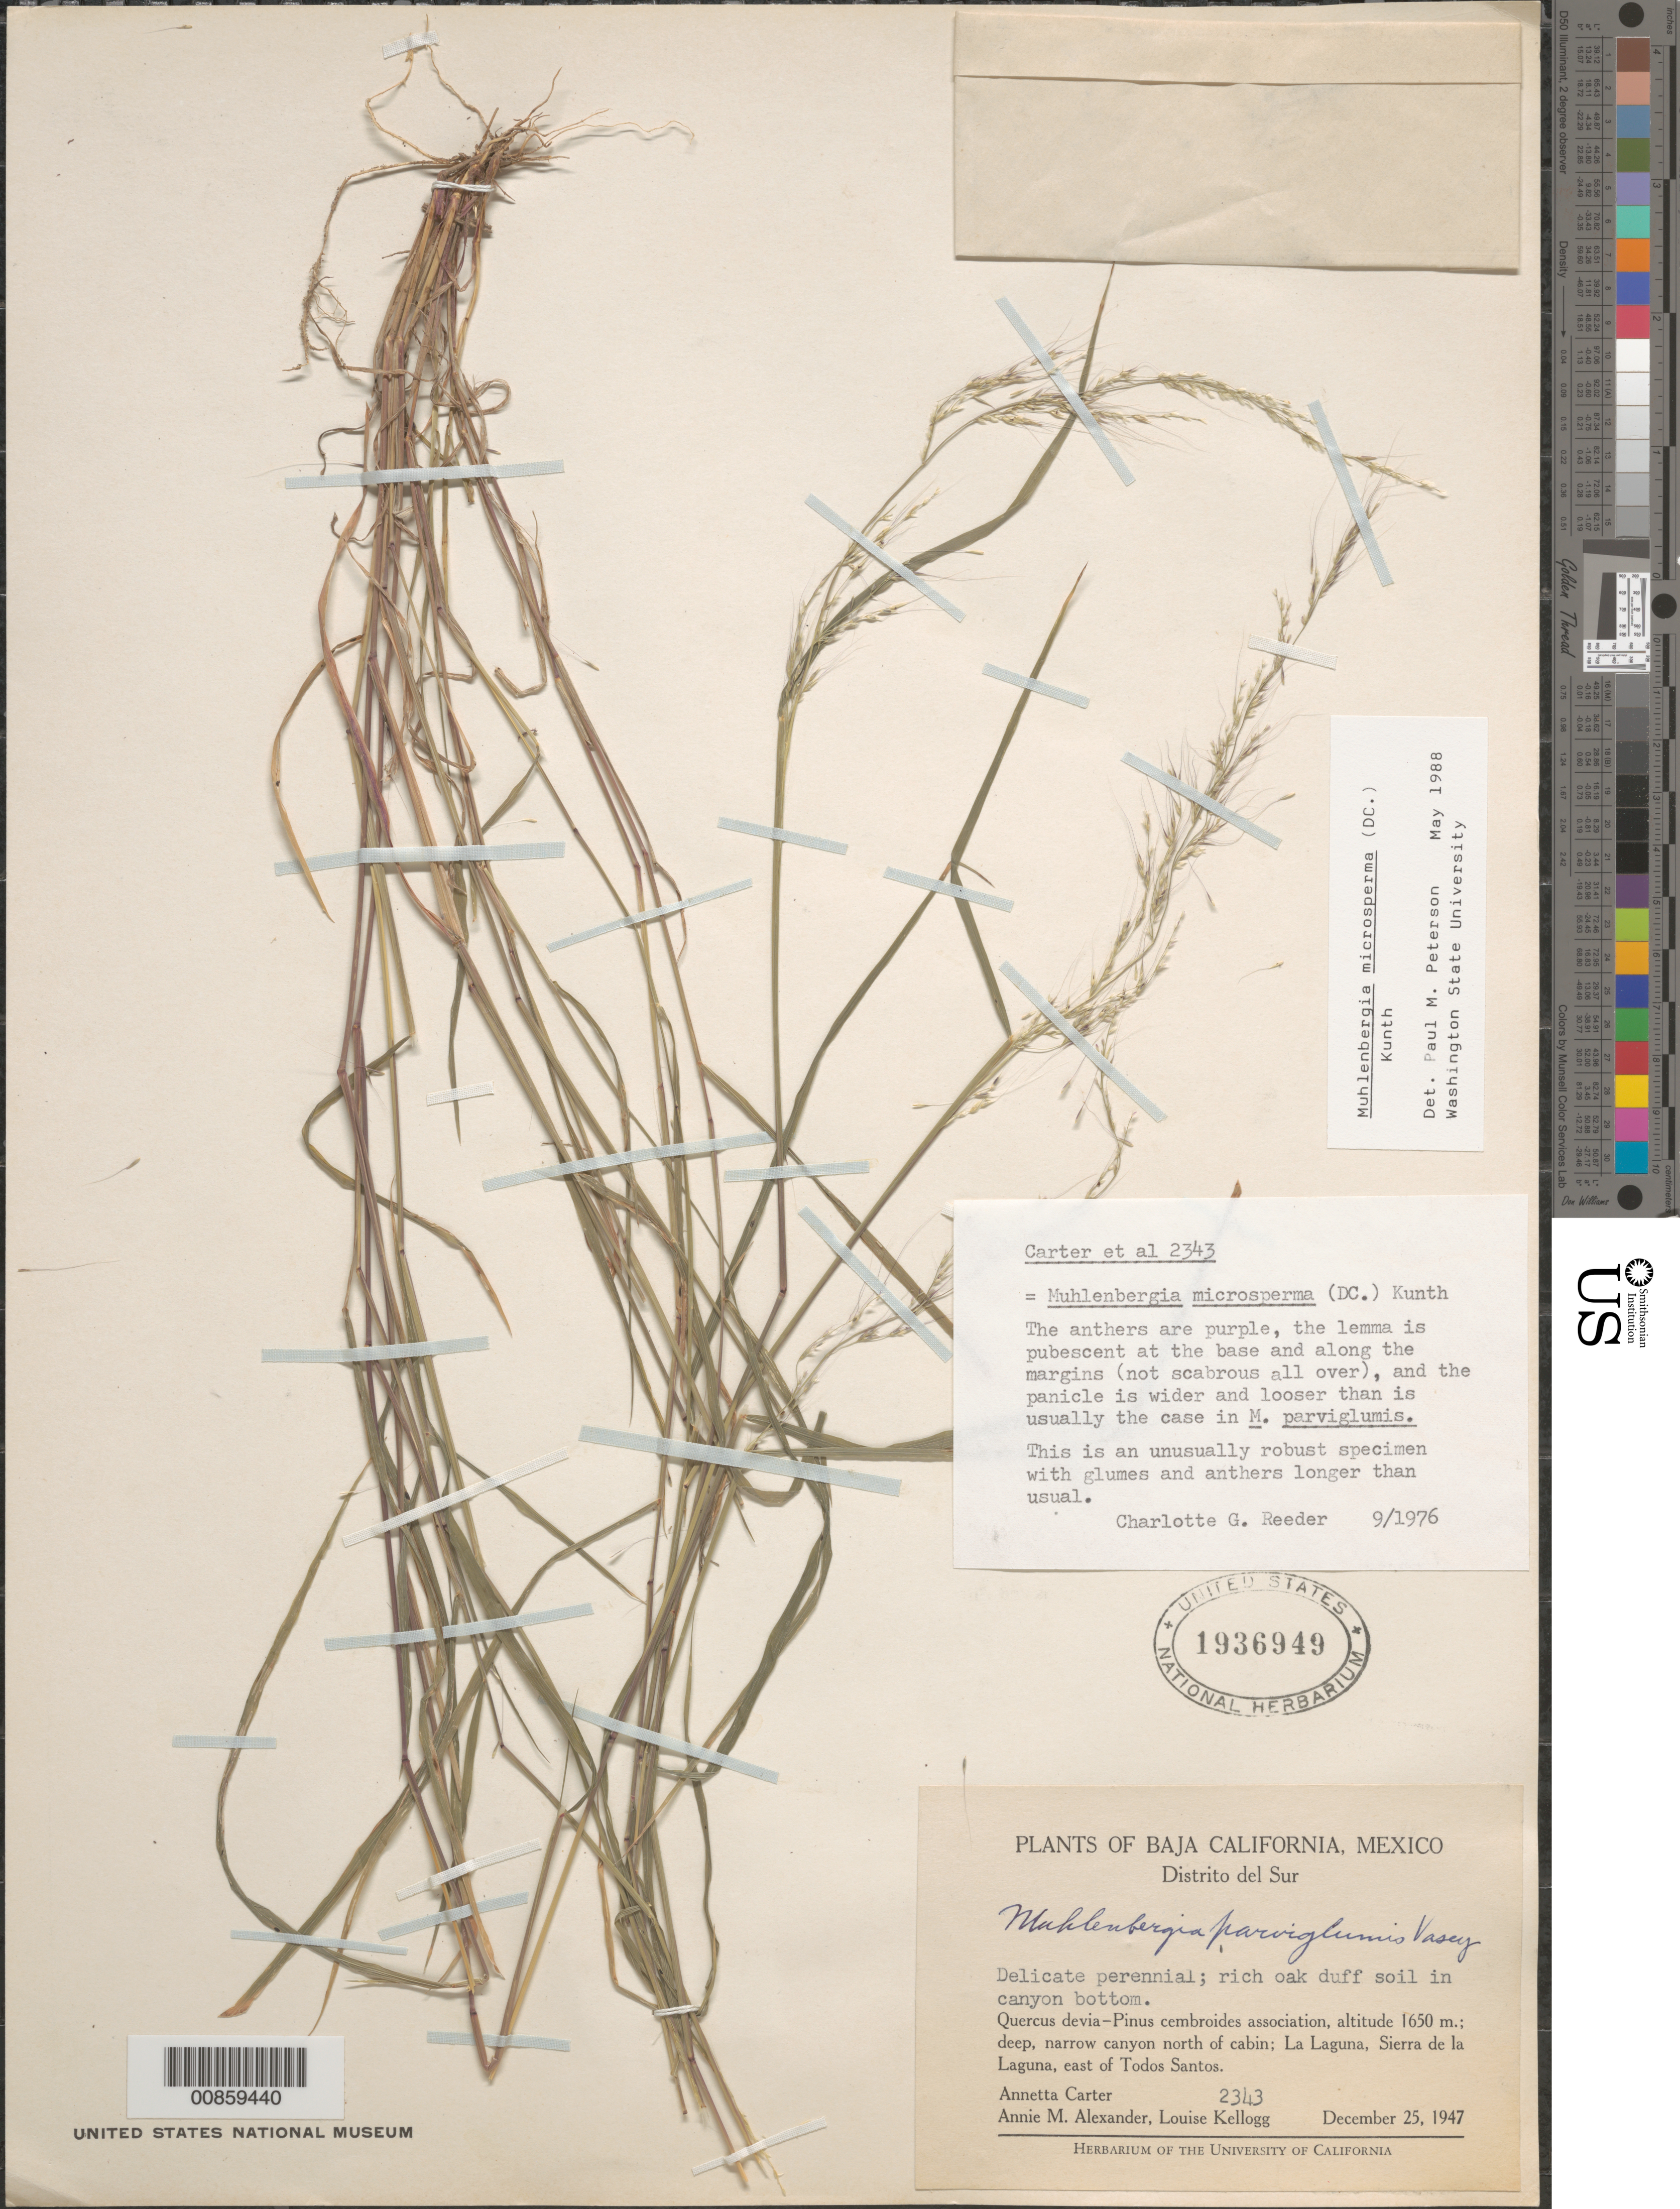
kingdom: Plantae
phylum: Tracheophyta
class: Liliopsida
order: Poales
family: Poaceae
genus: Muhlenbergia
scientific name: Muhlenbergia microsperma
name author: (DC.) Kunth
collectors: A. M. Carter, A. M. Alexander & L. Kellogg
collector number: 2343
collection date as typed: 25 Dec 1947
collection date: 1947-12-25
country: Mexico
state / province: Baja California Norte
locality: La Laguna, Sierra de la Laguna, E of Todos Santos, B.C.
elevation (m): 1650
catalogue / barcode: US 1936949